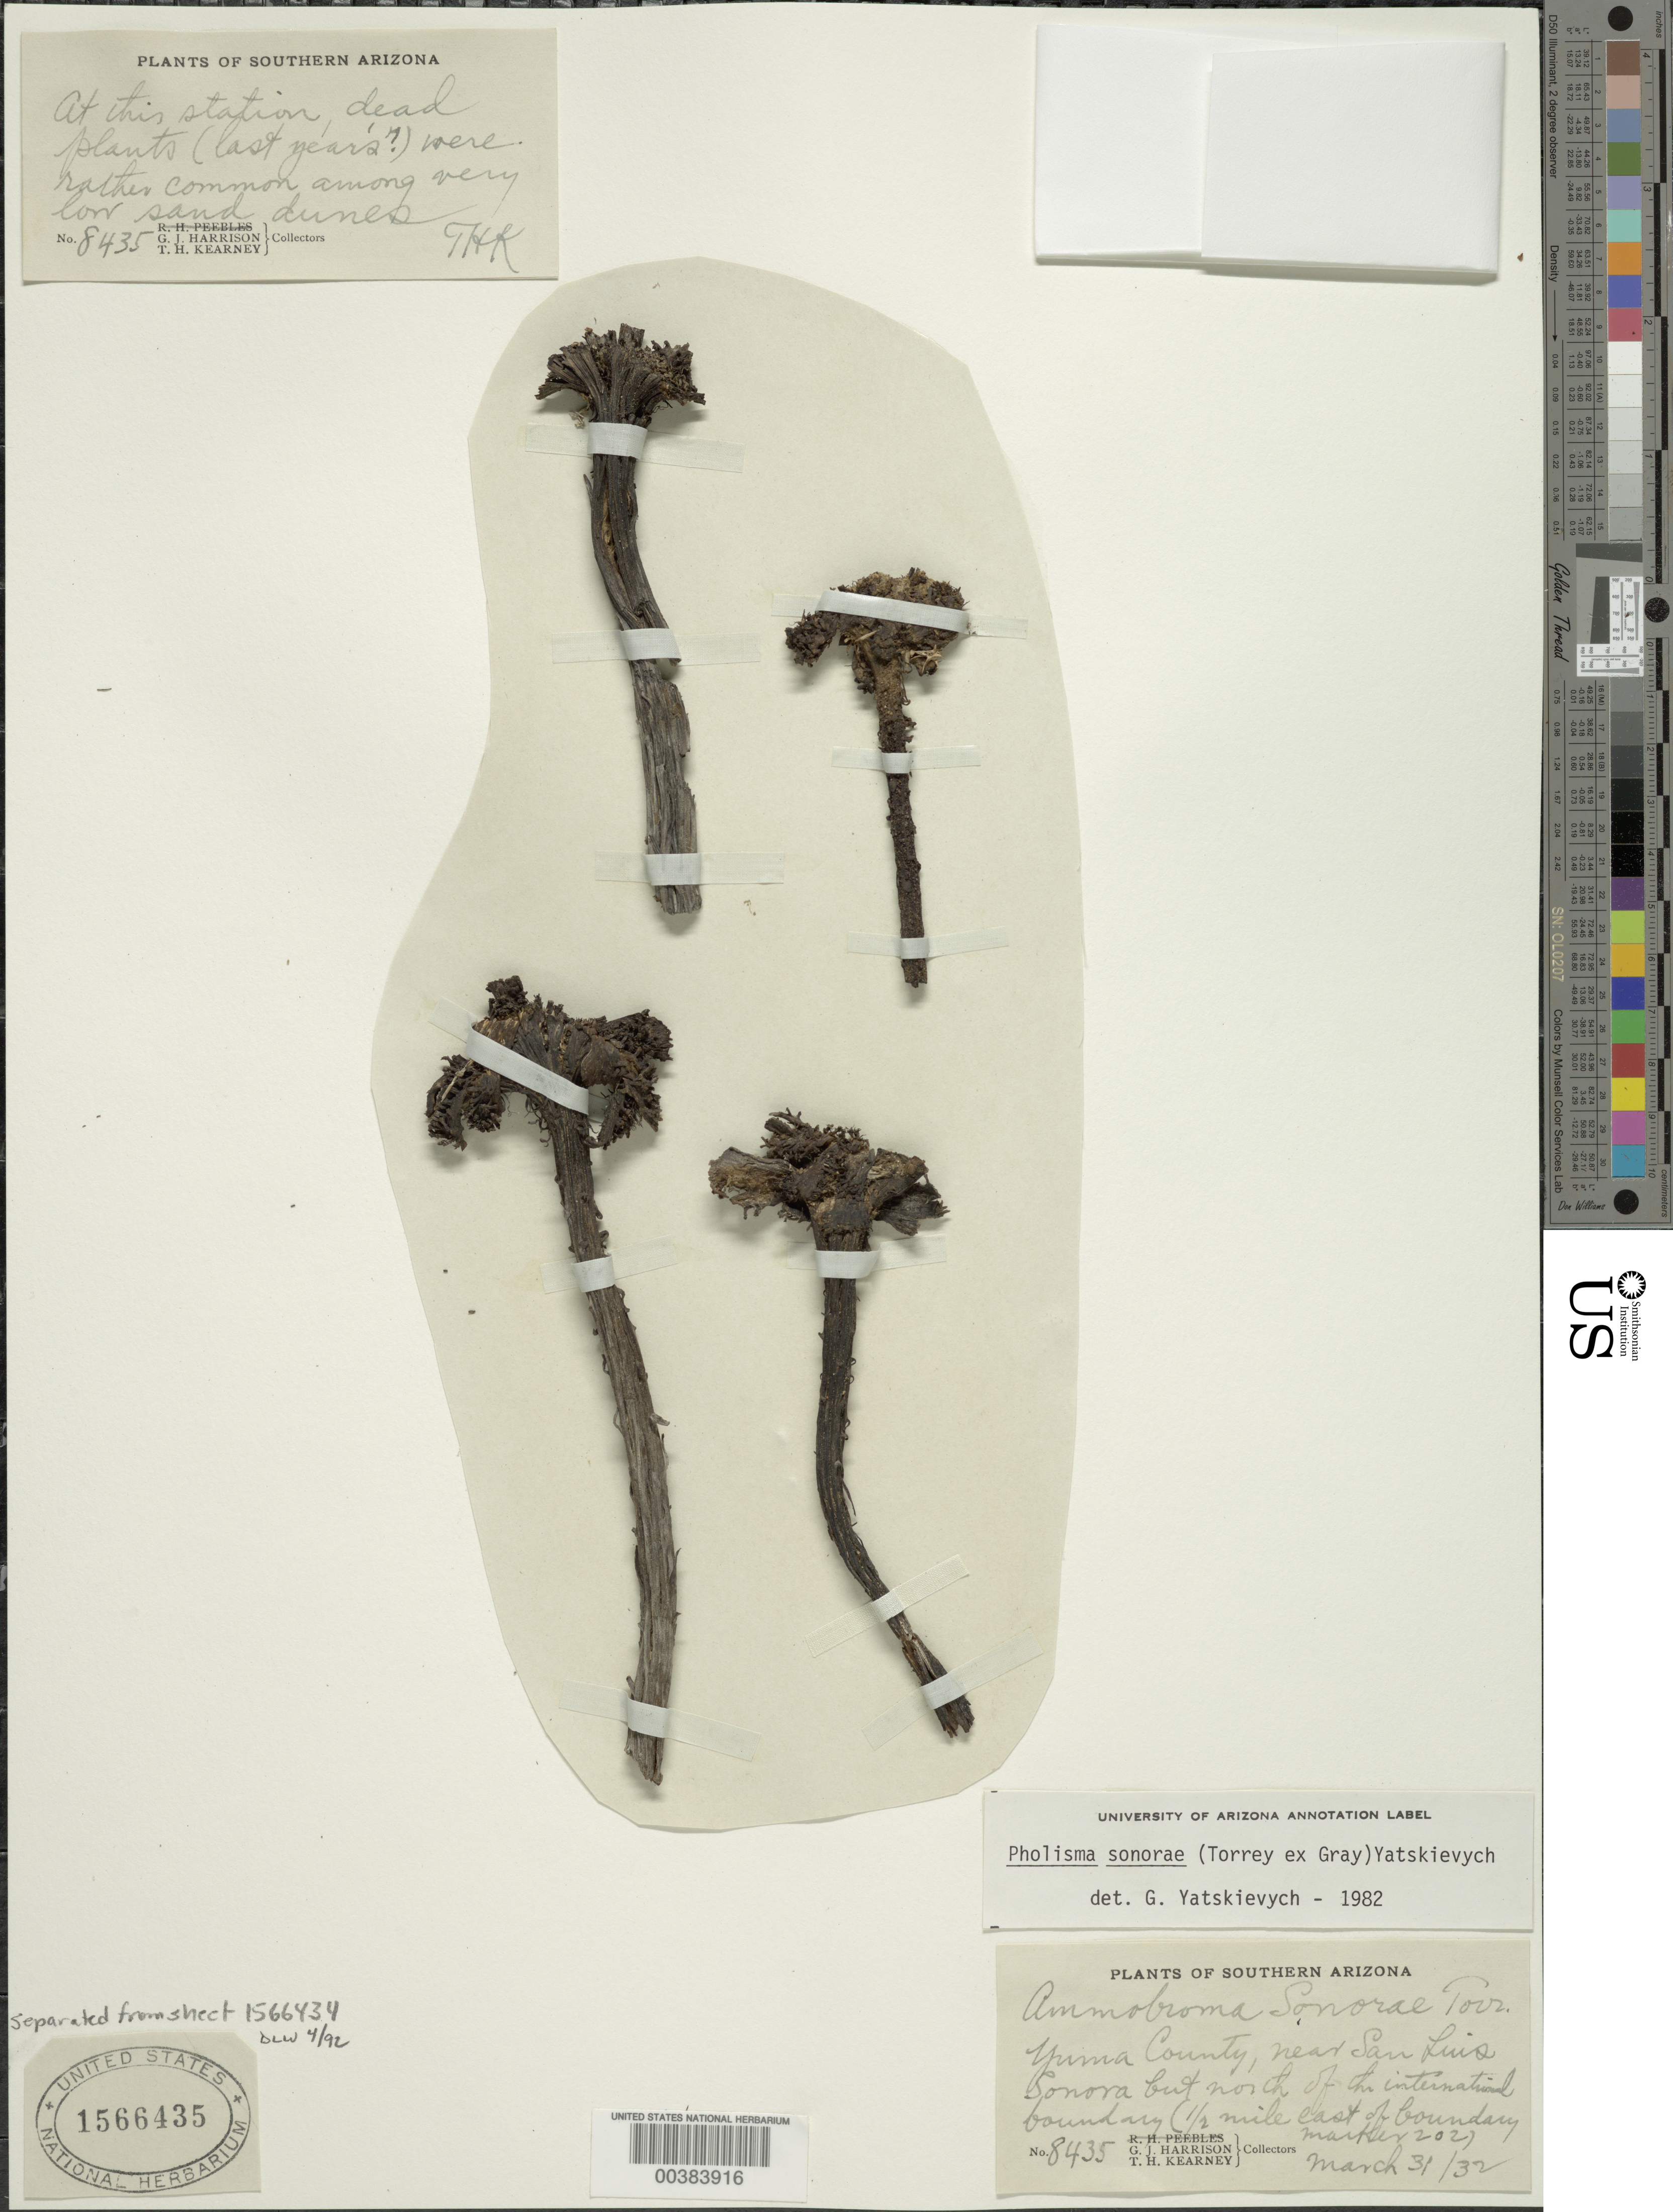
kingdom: Plantae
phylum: Tracheophyta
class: Magnoliopsida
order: Boraginales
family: Lennoaceae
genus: Pholisma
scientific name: Pholisma sonorae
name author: (Torr. ex A. Gray) Yatsk.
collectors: G. J. Harrison & T. H. Kearney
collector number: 8435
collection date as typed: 31 Mar 1932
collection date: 1932-03-31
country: United States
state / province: Arizona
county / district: Yuma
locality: N of san luis, sonora, mexico, but in arizona. e of boundary marker 202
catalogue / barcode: US 1566435